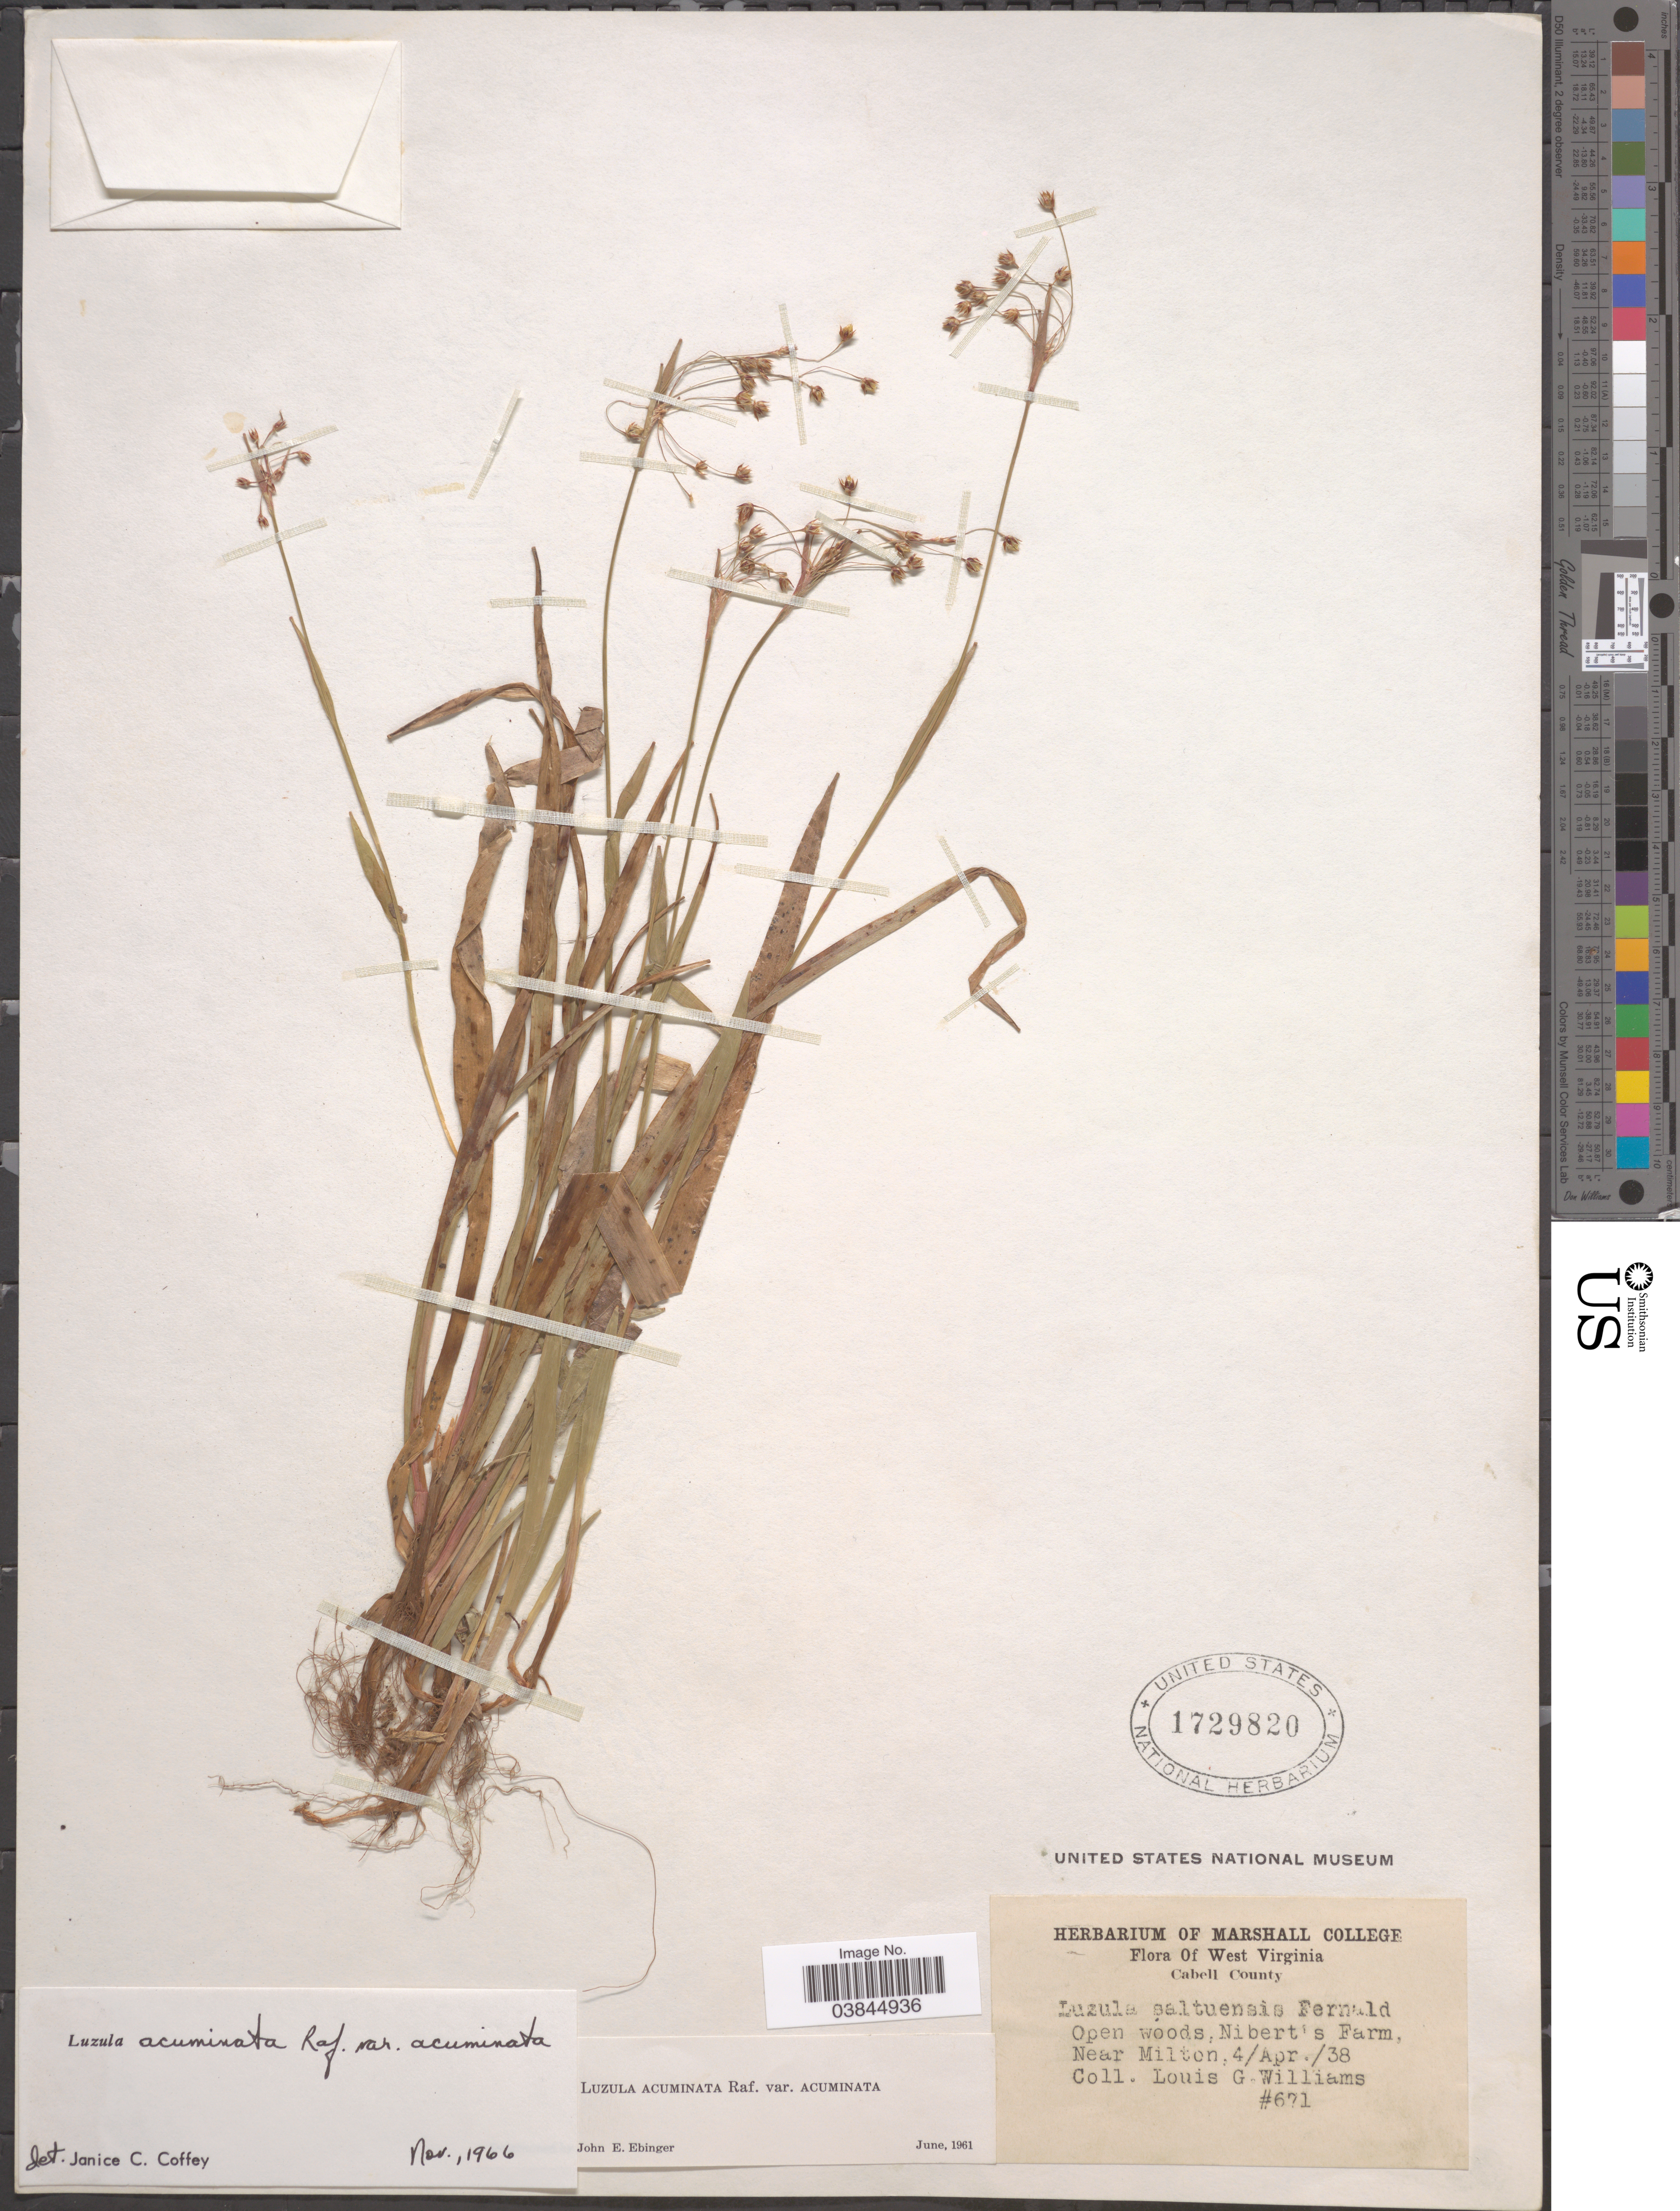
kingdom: Plantae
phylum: Tracheophyta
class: Liliopsida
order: Poales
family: Juncaceae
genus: Luzula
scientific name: Luzula acuminata var. acuminata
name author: Raf.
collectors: L. G. Williams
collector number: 671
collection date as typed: Transcribed d/m/y: 4/4/38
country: United States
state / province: West Virginia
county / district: Cabell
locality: Cabell County. Nibert's Farm, Near Milton.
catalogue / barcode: US 1729820